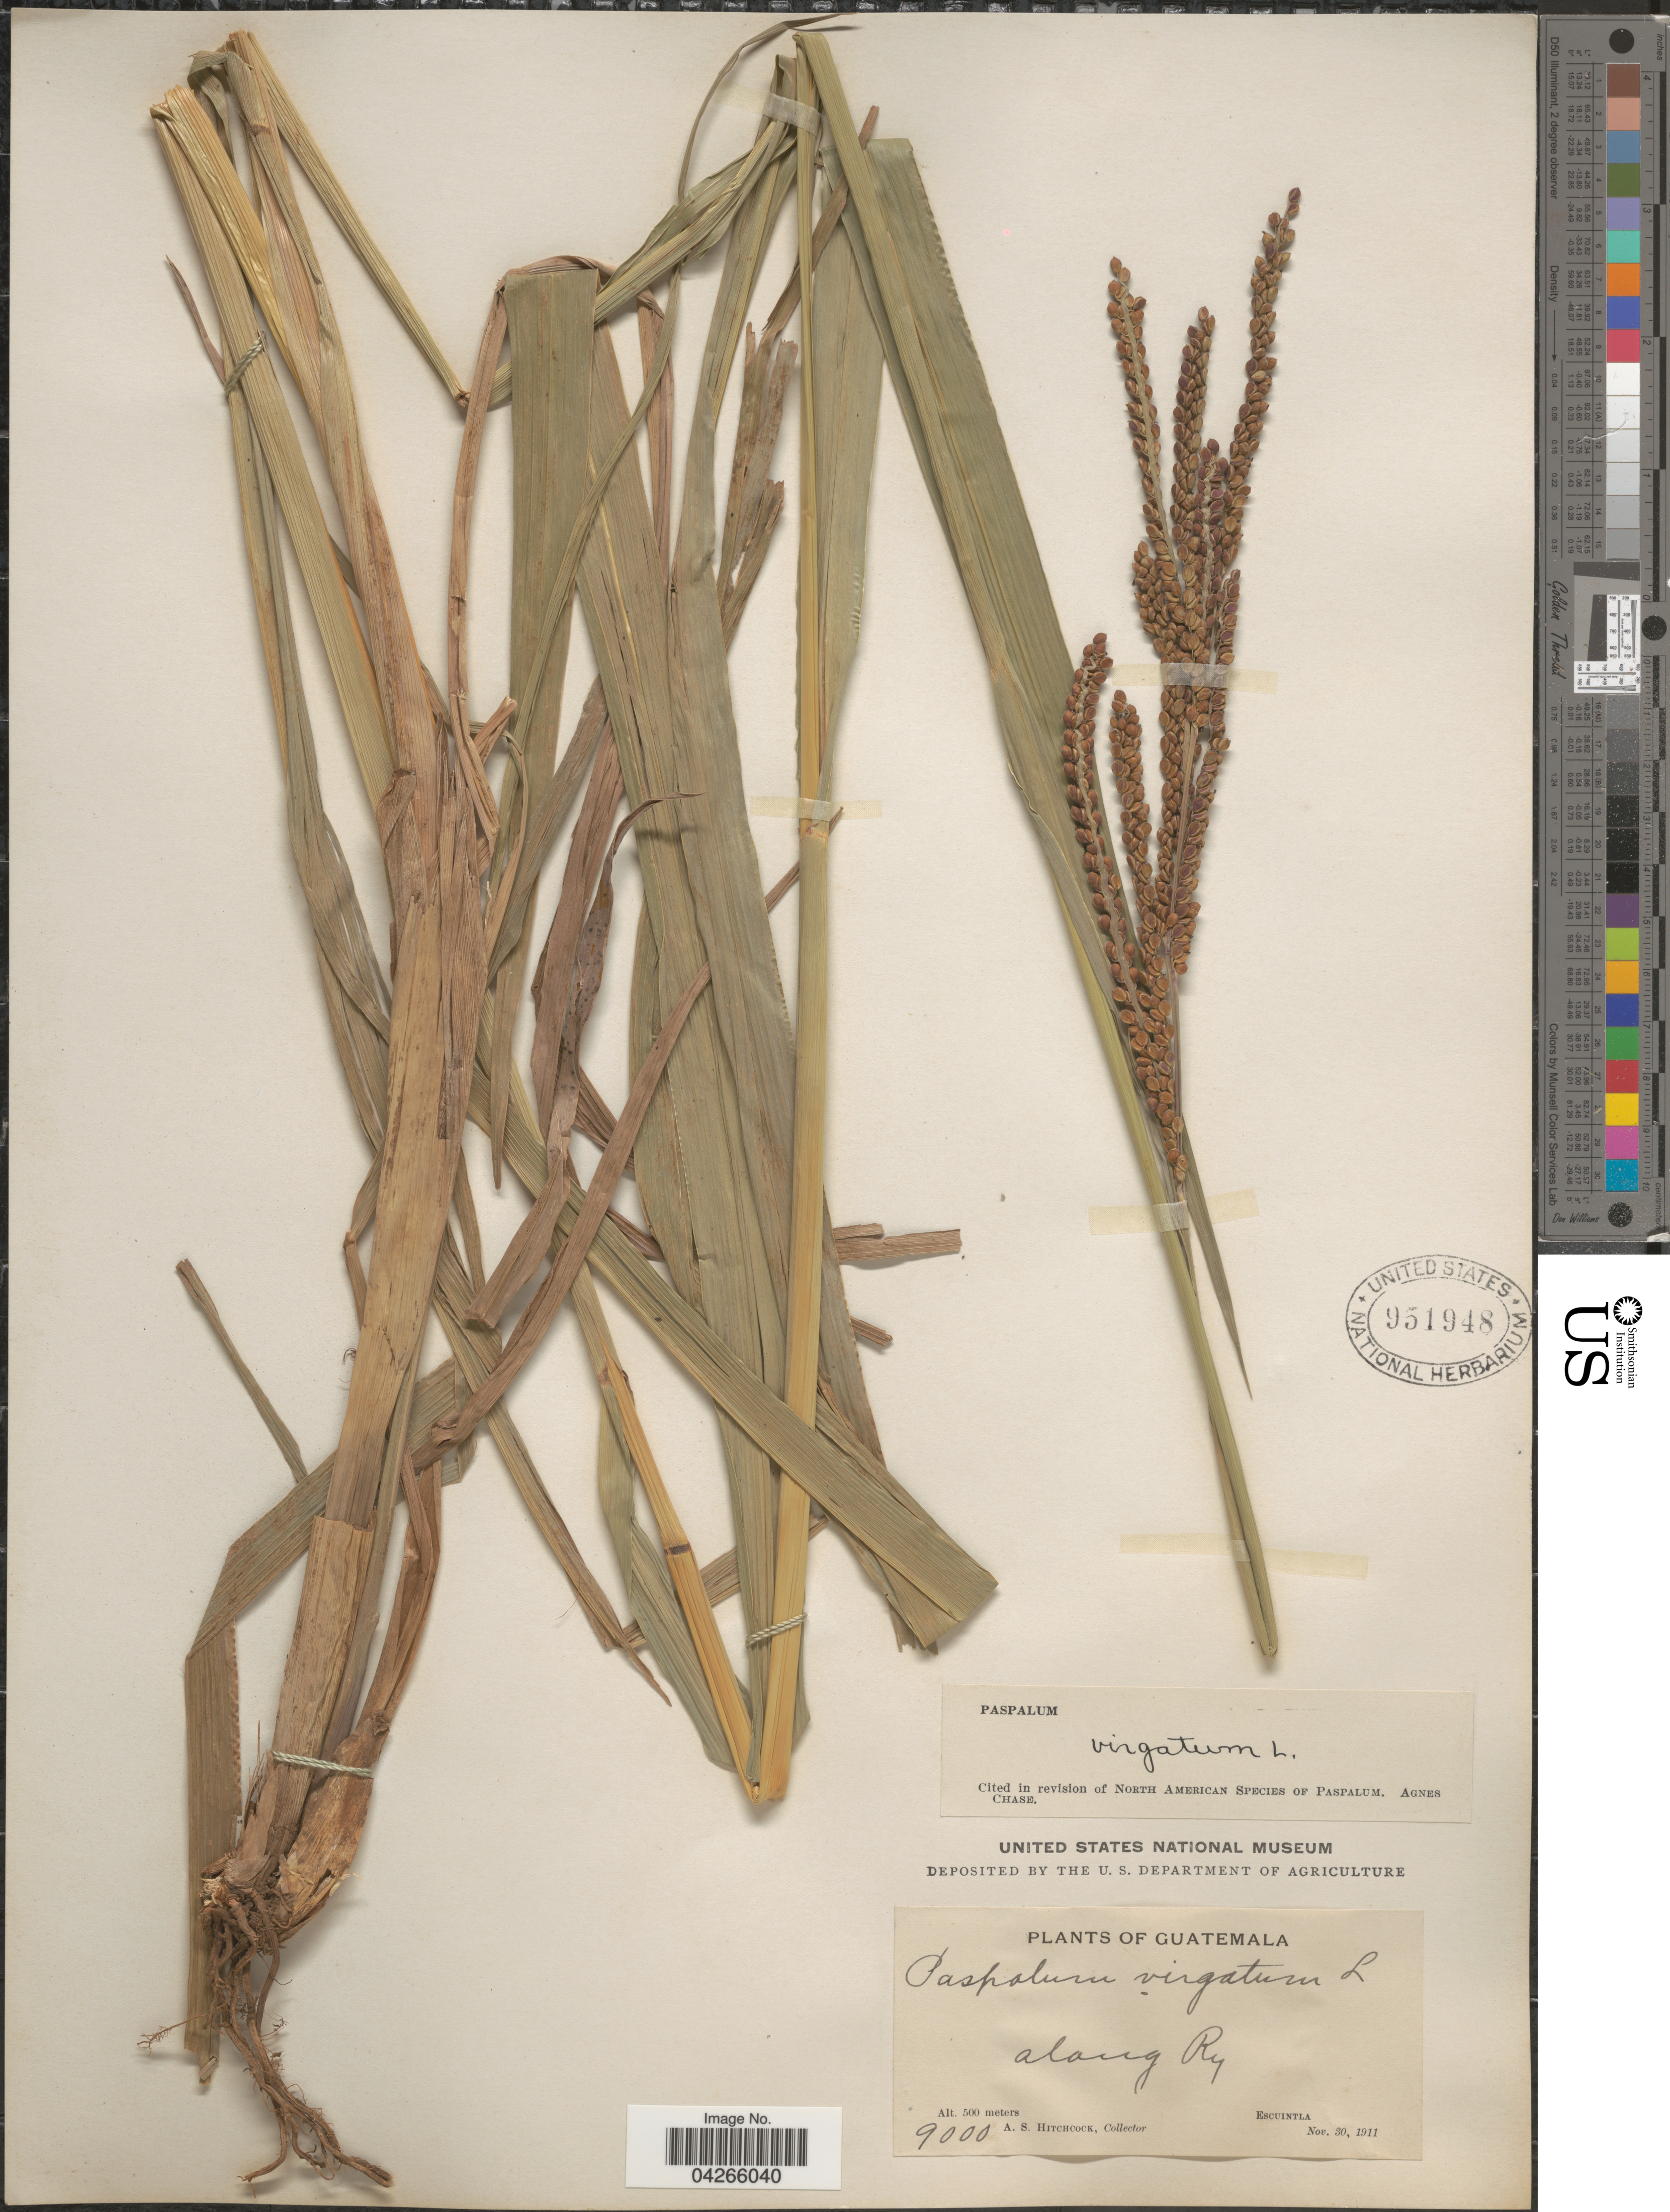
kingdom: Plantae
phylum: Tracheophyta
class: Liliopsida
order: Poales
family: Poaceae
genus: Paspalum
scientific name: Paspalum virgatum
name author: L.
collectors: A. S. Hitchcock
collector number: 9000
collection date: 1911-11-30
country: Guatemala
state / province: Escuintla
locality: Along Ry.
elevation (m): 500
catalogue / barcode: US 951948